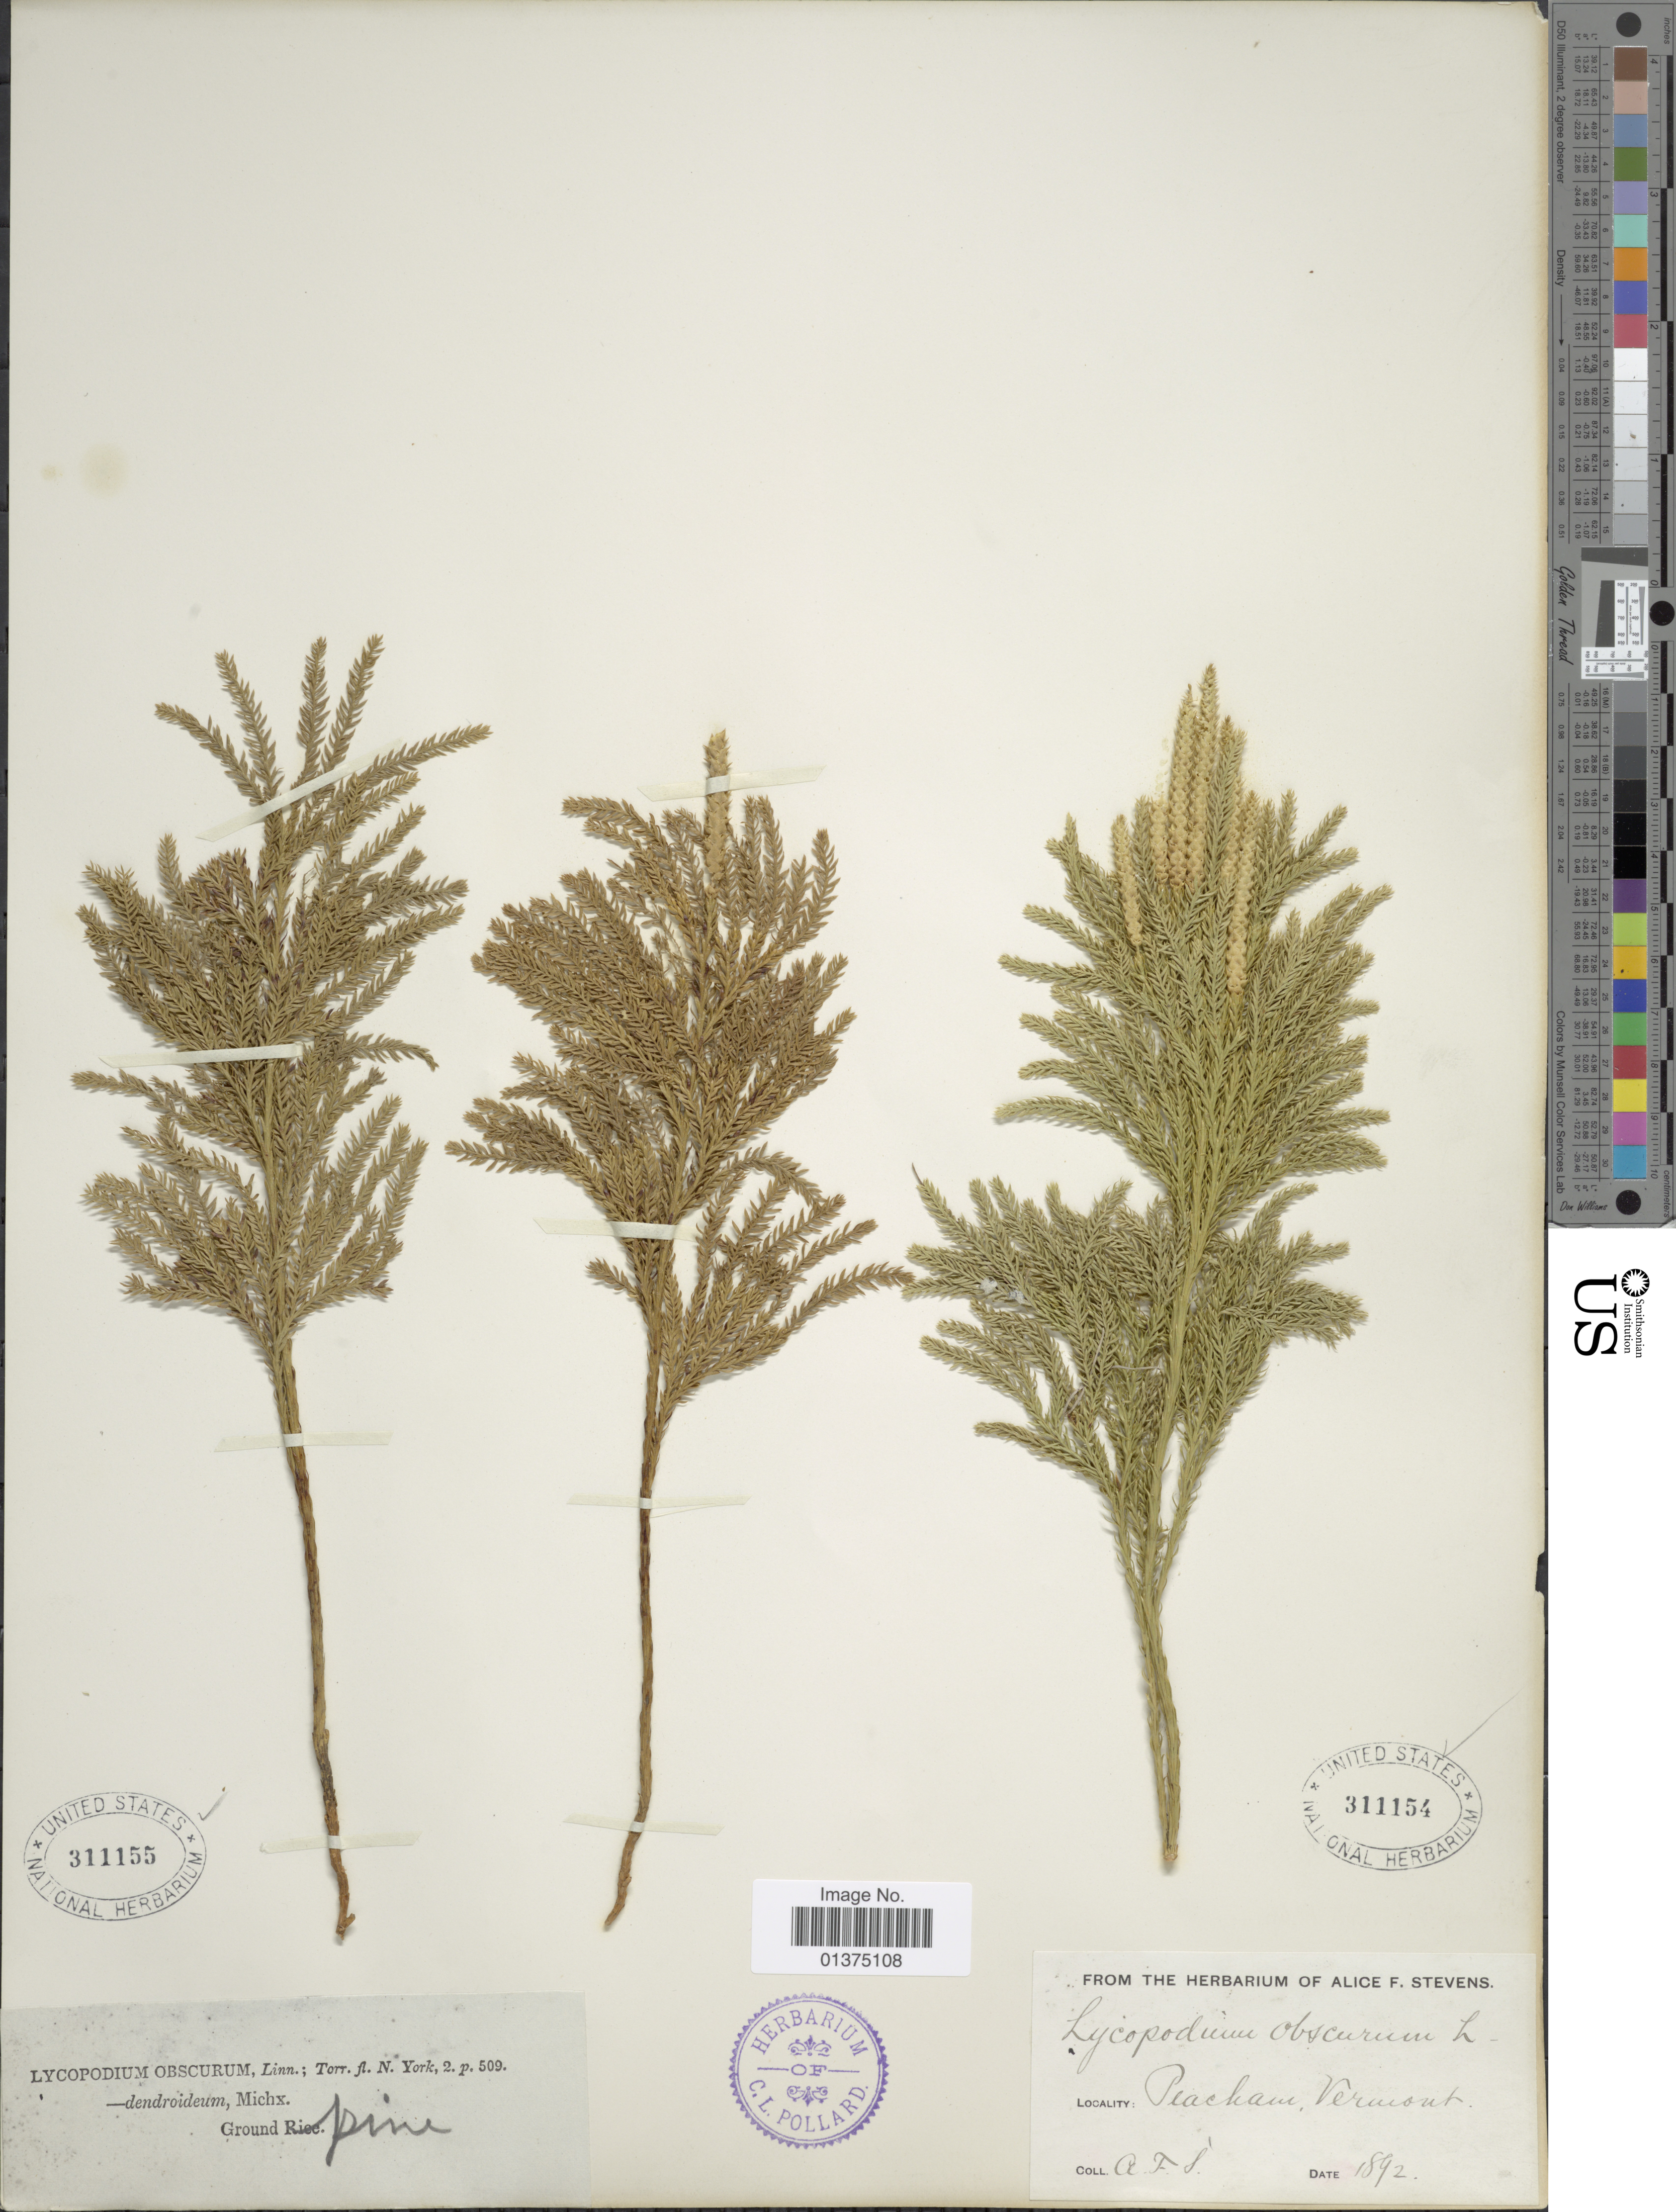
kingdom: Plantae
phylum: Tracheophyta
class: Lycopodiopsida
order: Lycopodiales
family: Lycopodiaceae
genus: Dendrolycopodium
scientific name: Dendrolycopodium dendroideum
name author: (Michx.) A. Haines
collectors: A. Stevens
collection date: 1892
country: United States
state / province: Vermont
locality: Peacham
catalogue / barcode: US 311155